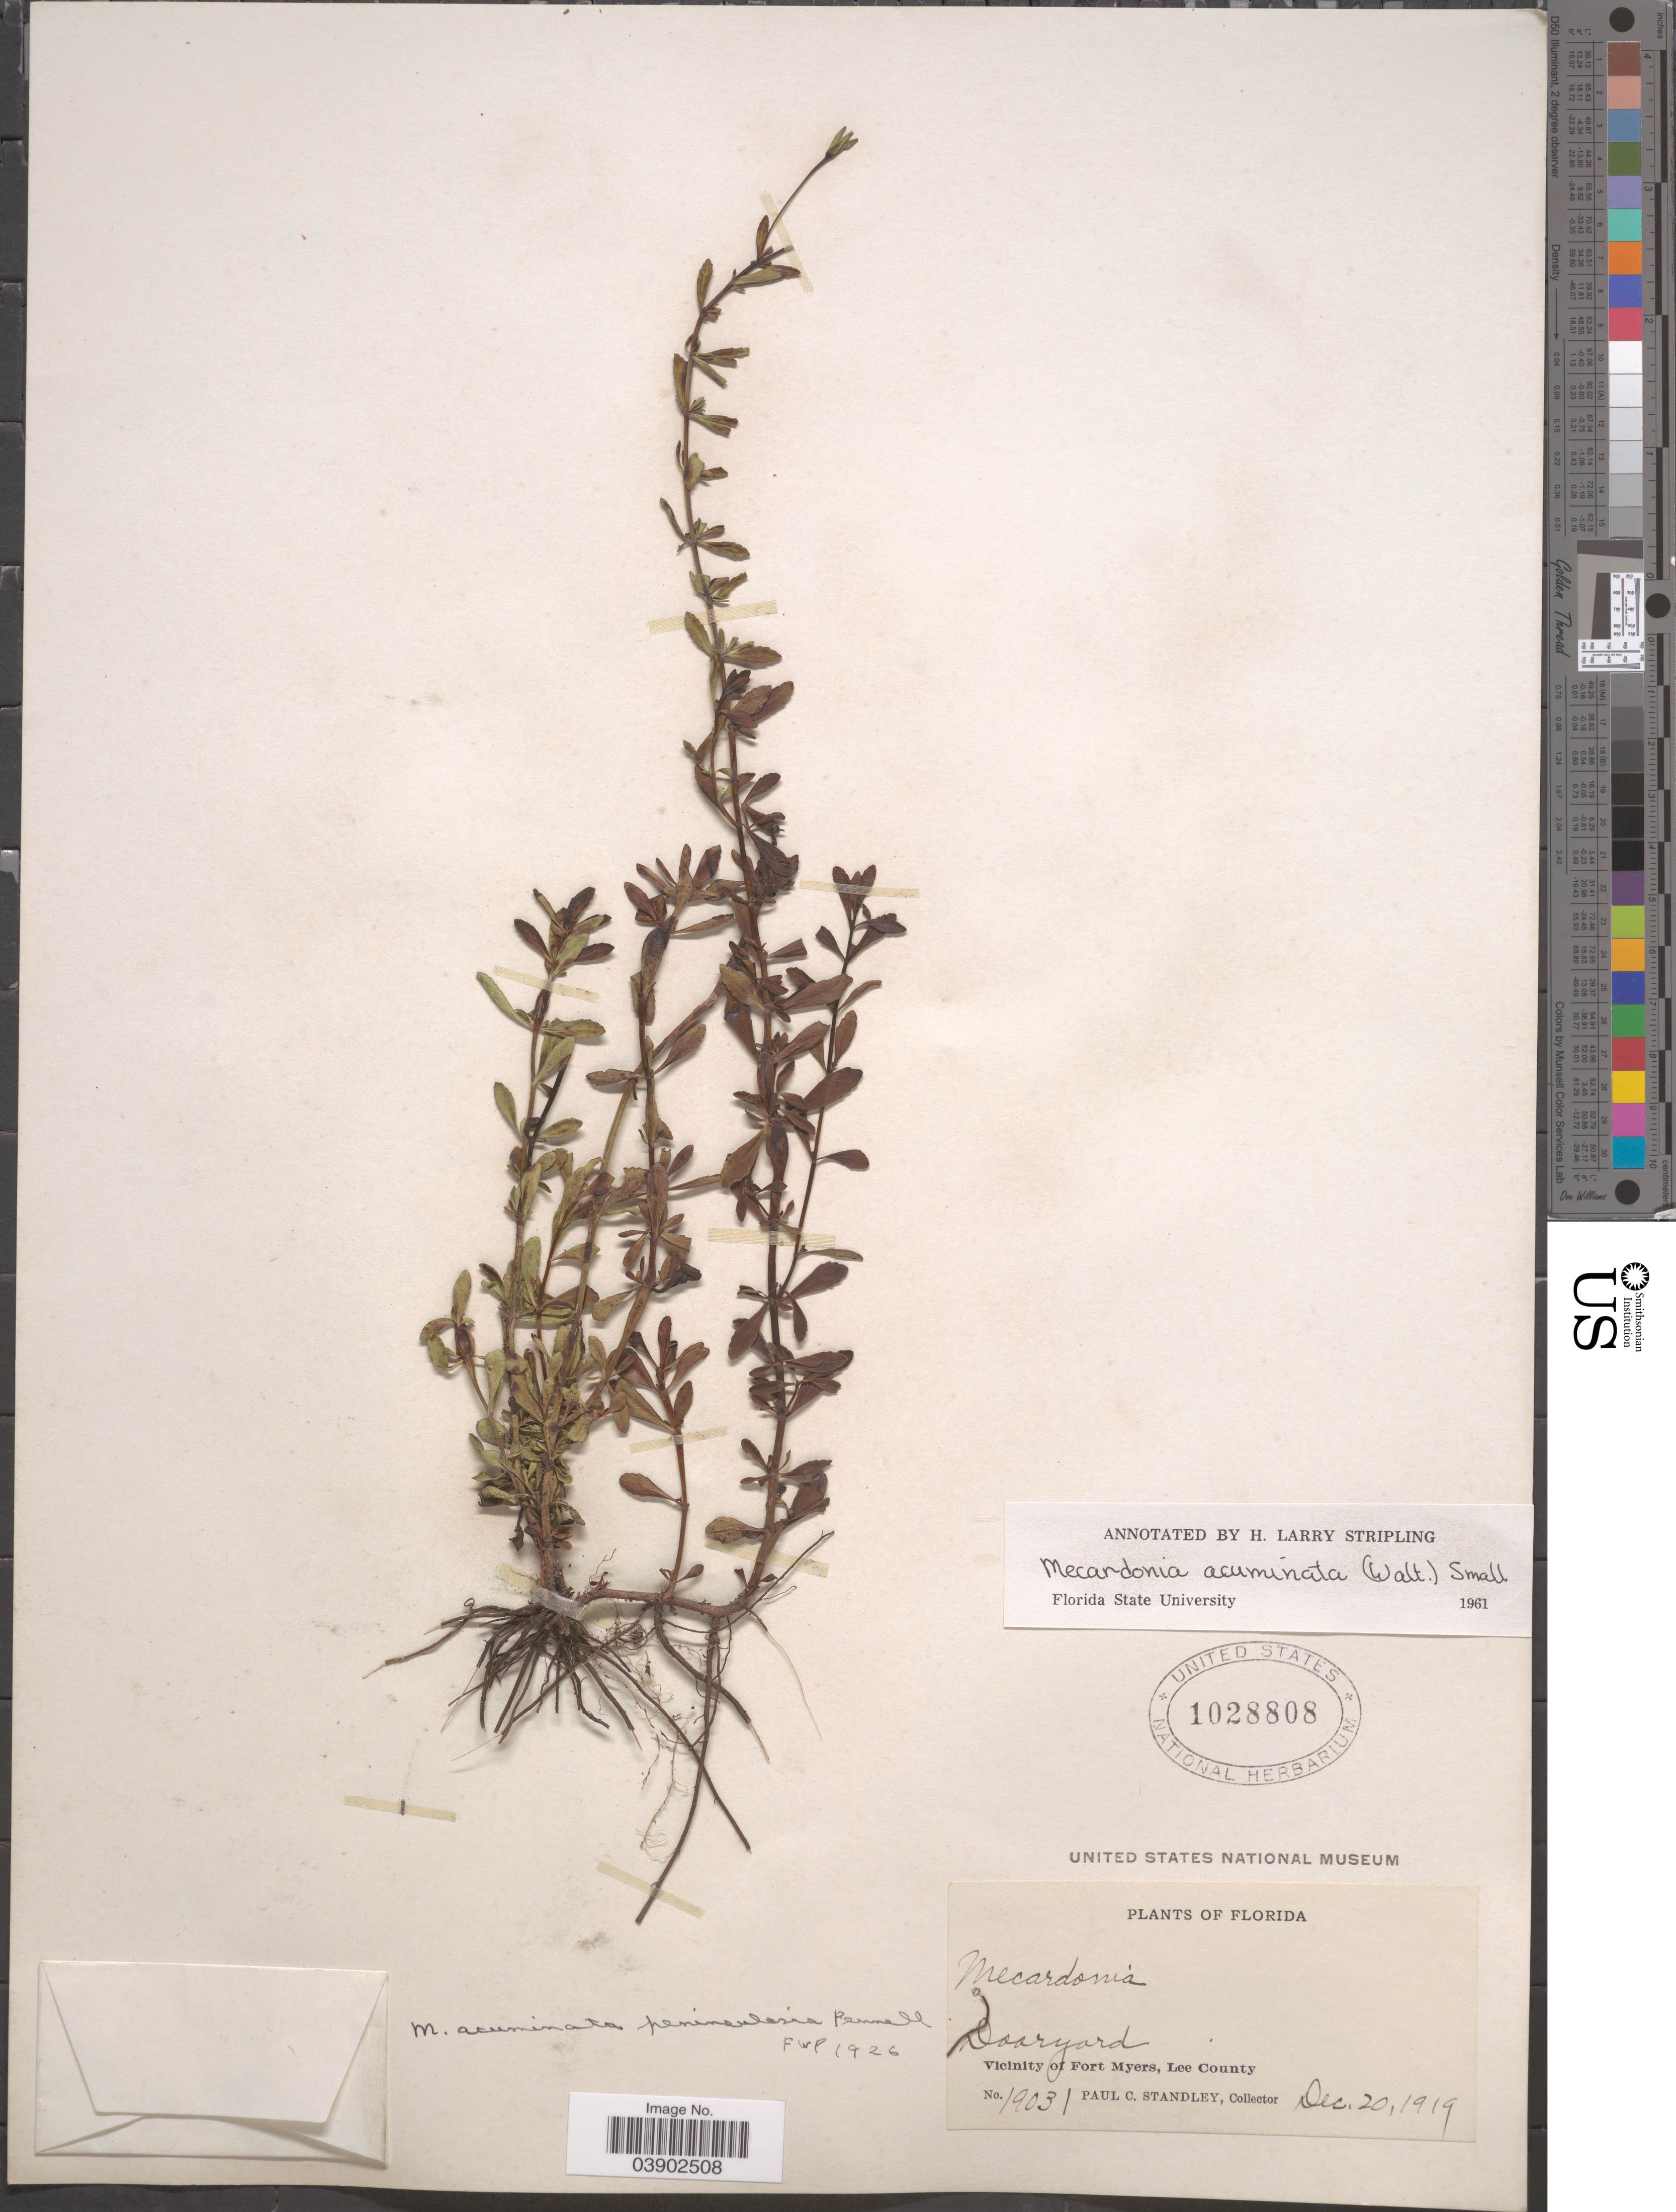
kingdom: Plantae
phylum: Tracheophyta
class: Magnoliopsida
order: Lamiales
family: Plantaginaceae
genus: Mecardonia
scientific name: Mecardonia acuminata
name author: (Walter) Small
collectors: P. C. Standley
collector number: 19031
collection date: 1919-12-20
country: United States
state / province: Florida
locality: Dooryard. Vicinity of Fort Myers, Lee County.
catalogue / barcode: US 1028808